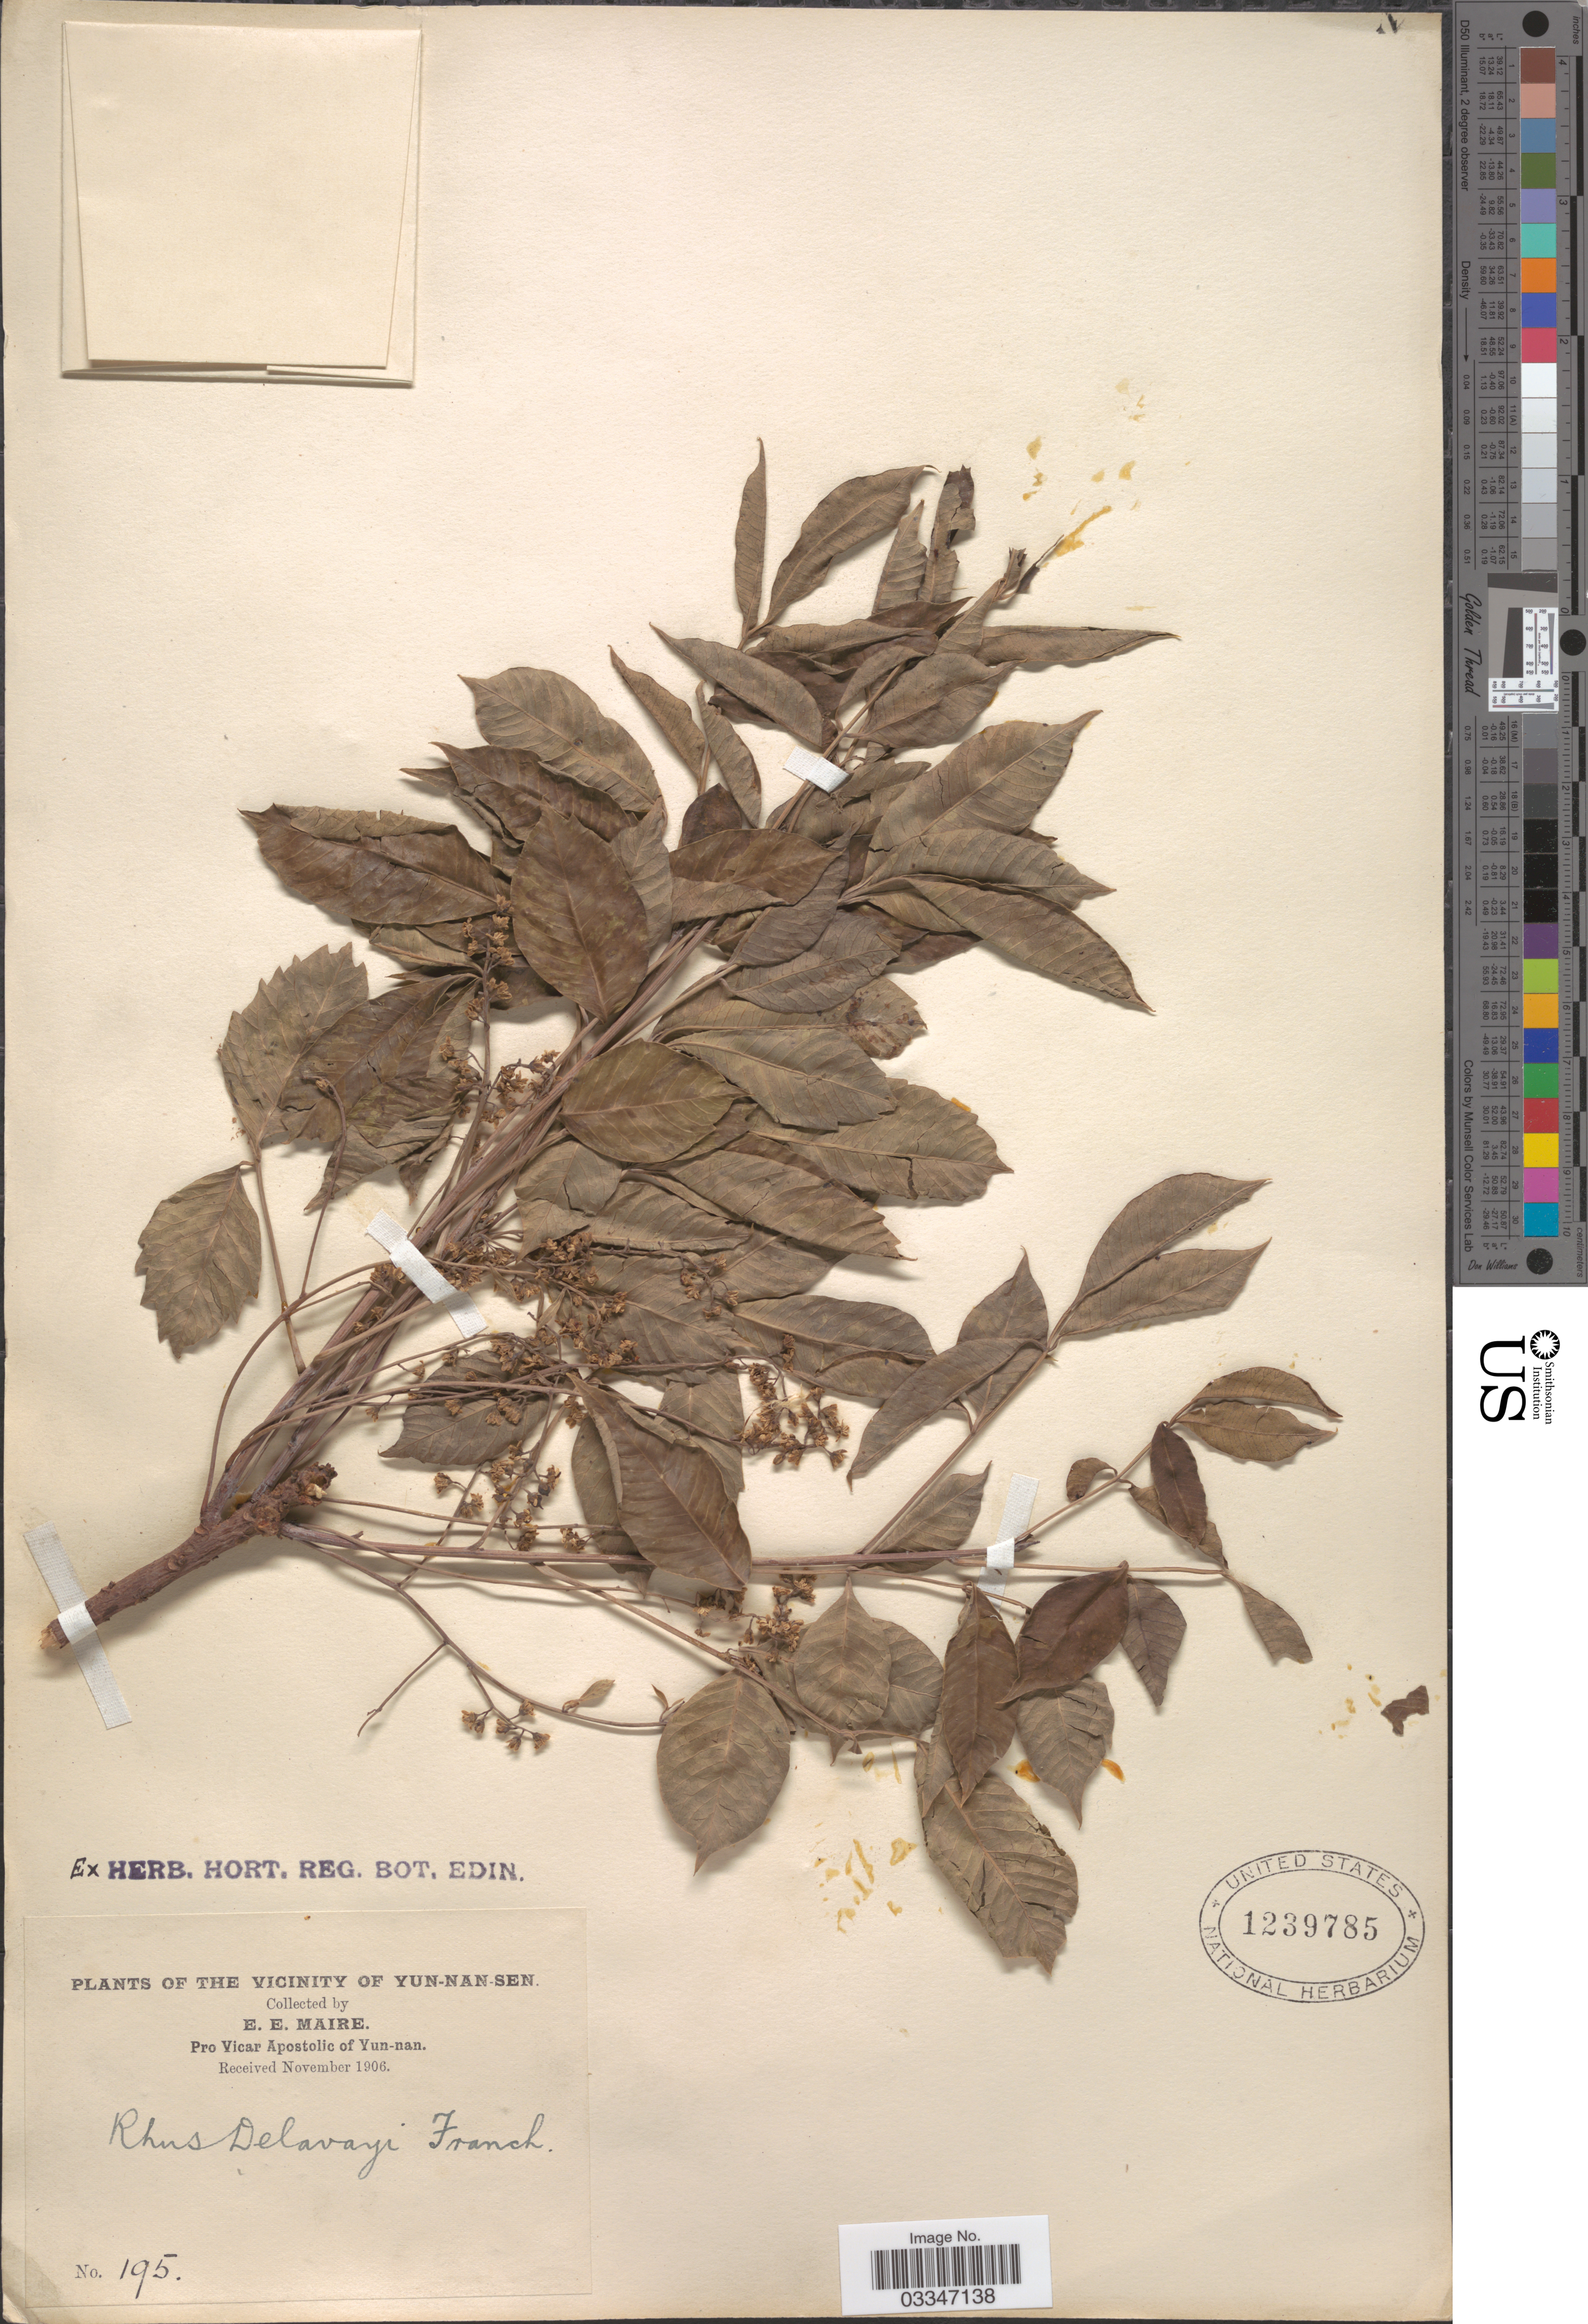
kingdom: Plantae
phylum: Tracheophyta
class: Magnoliopsida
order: Sapindales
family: Anacardiaceae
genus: Rhus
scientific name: Rhus delavayi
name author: Franch.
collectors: E. E. Maire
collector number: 195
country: China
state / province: Yunnan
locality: Vicinity of Yun-nan-sen.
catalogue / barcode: US 1239785